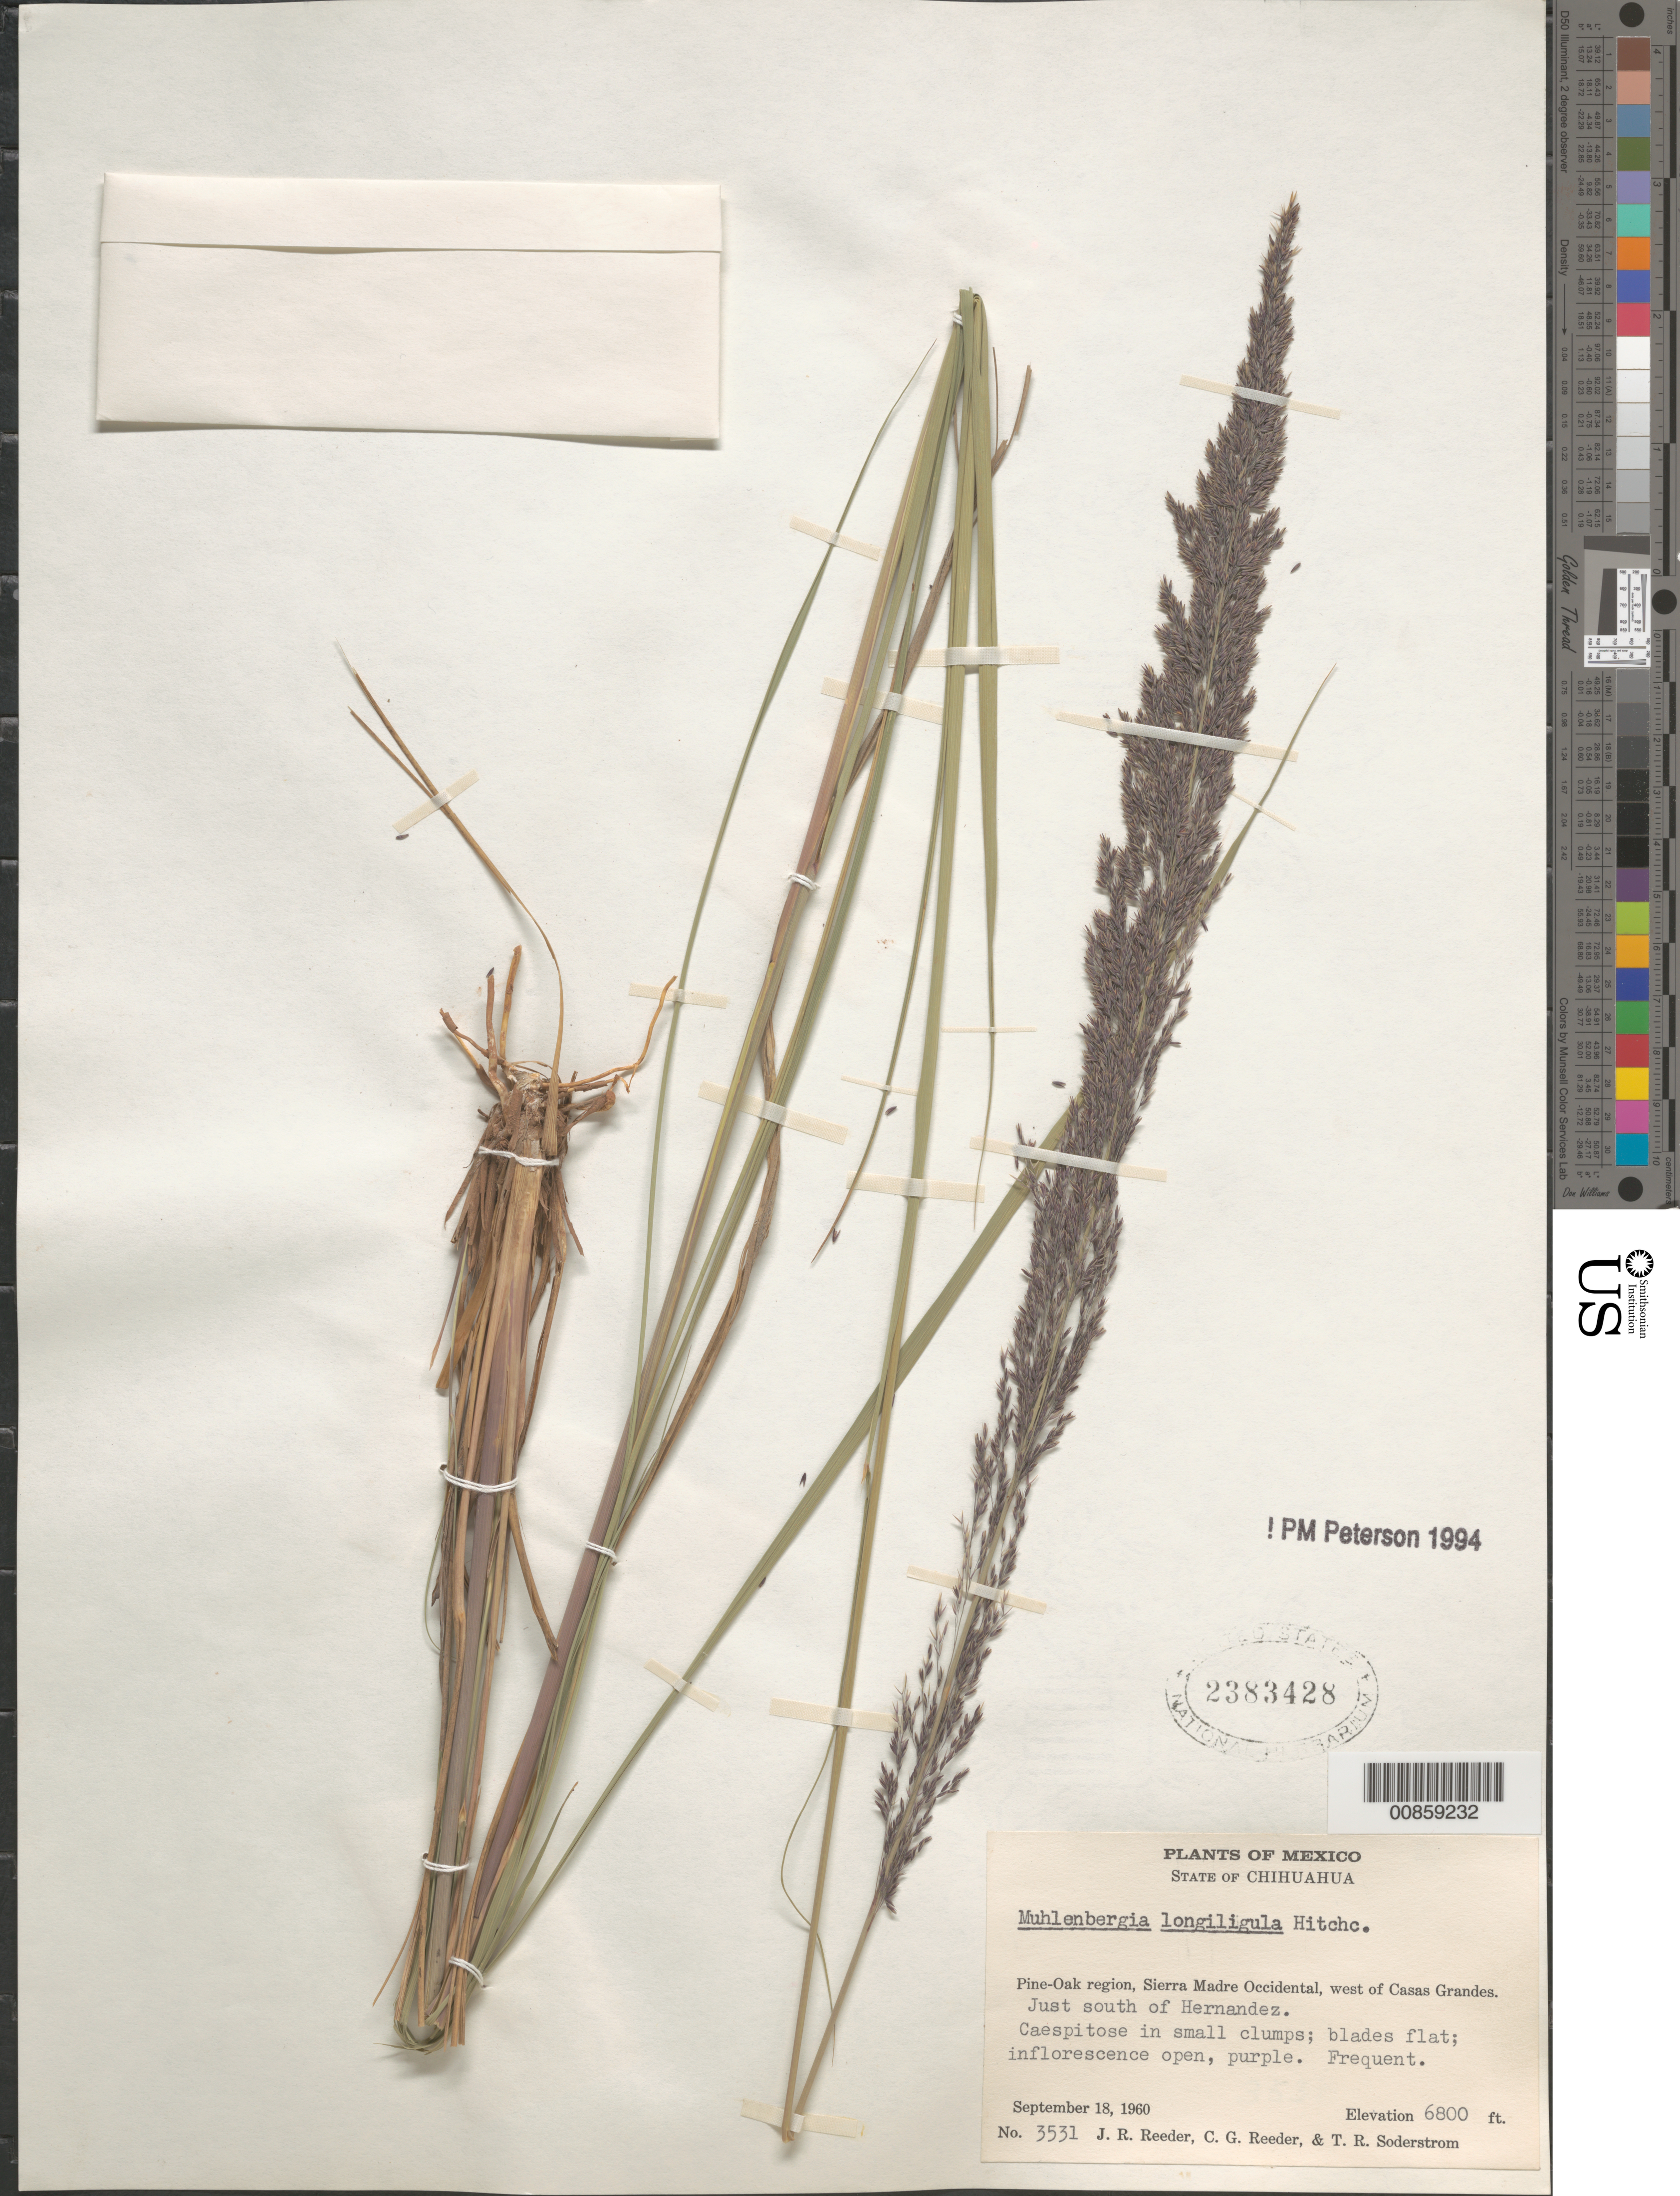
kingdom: Plantae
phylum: Tracheophyta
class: Liliopsida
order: Poales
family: Poaceae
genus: Muhlenbergia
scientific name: Muhlenbergia longiligula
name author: Hitchc.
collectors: J. R. Reeder & C. G. Reeder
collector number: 3531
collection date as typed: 18 Sep 1960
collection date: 1960-09-18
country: Mexico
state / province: Chihuahua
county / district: Casas Grandes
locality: W of Casas Grandes, 5 mi S of Hernández, mpio. Casas Grandes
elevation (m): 2200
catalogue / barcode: US 2383428